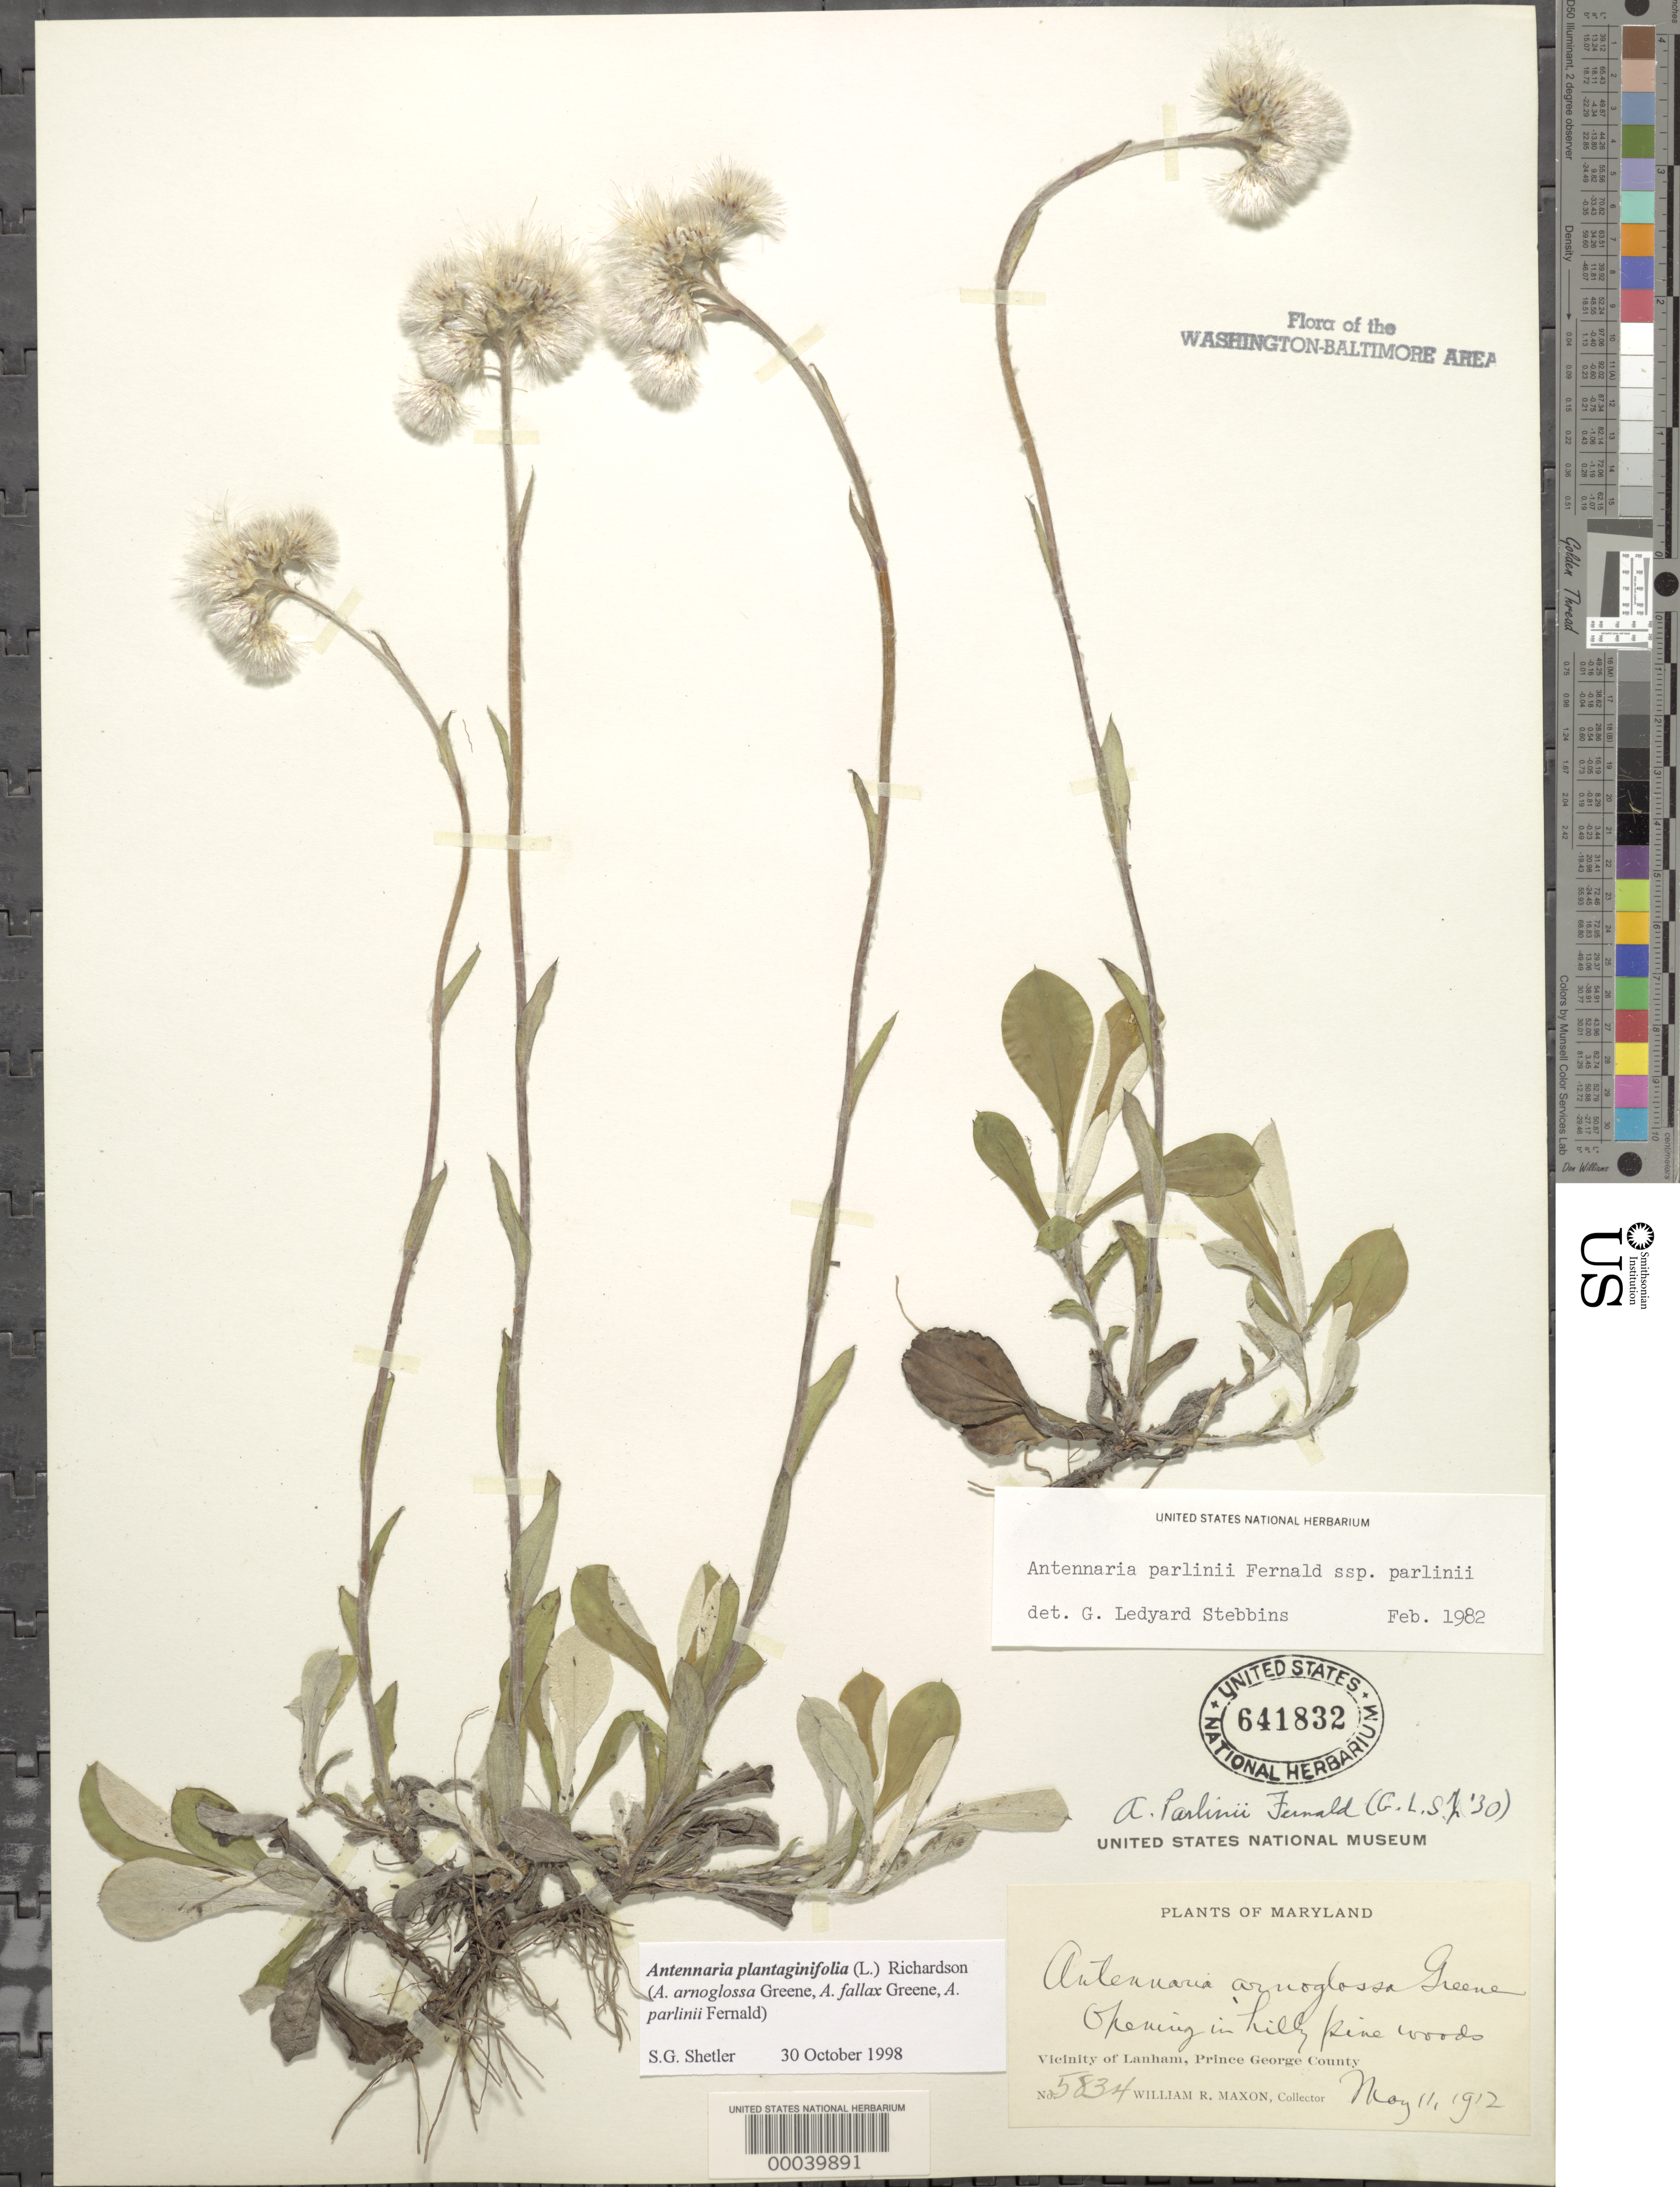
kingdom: Plantae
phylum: Tracheophyta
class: Magnoliopsida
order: Asterales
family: Asteraceae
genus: Antennaria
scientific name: Antennaria plantaginifolia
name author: (L.) Richardson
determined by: Stebbins, G. L.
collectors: W. R. Maxon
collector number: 5834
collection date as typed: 11 May 1912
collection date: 1912-05-11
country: United States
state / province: Maryland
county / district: Prince George's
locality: Lanham vicinity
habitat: Opening in pine woods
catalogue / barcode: US 641832